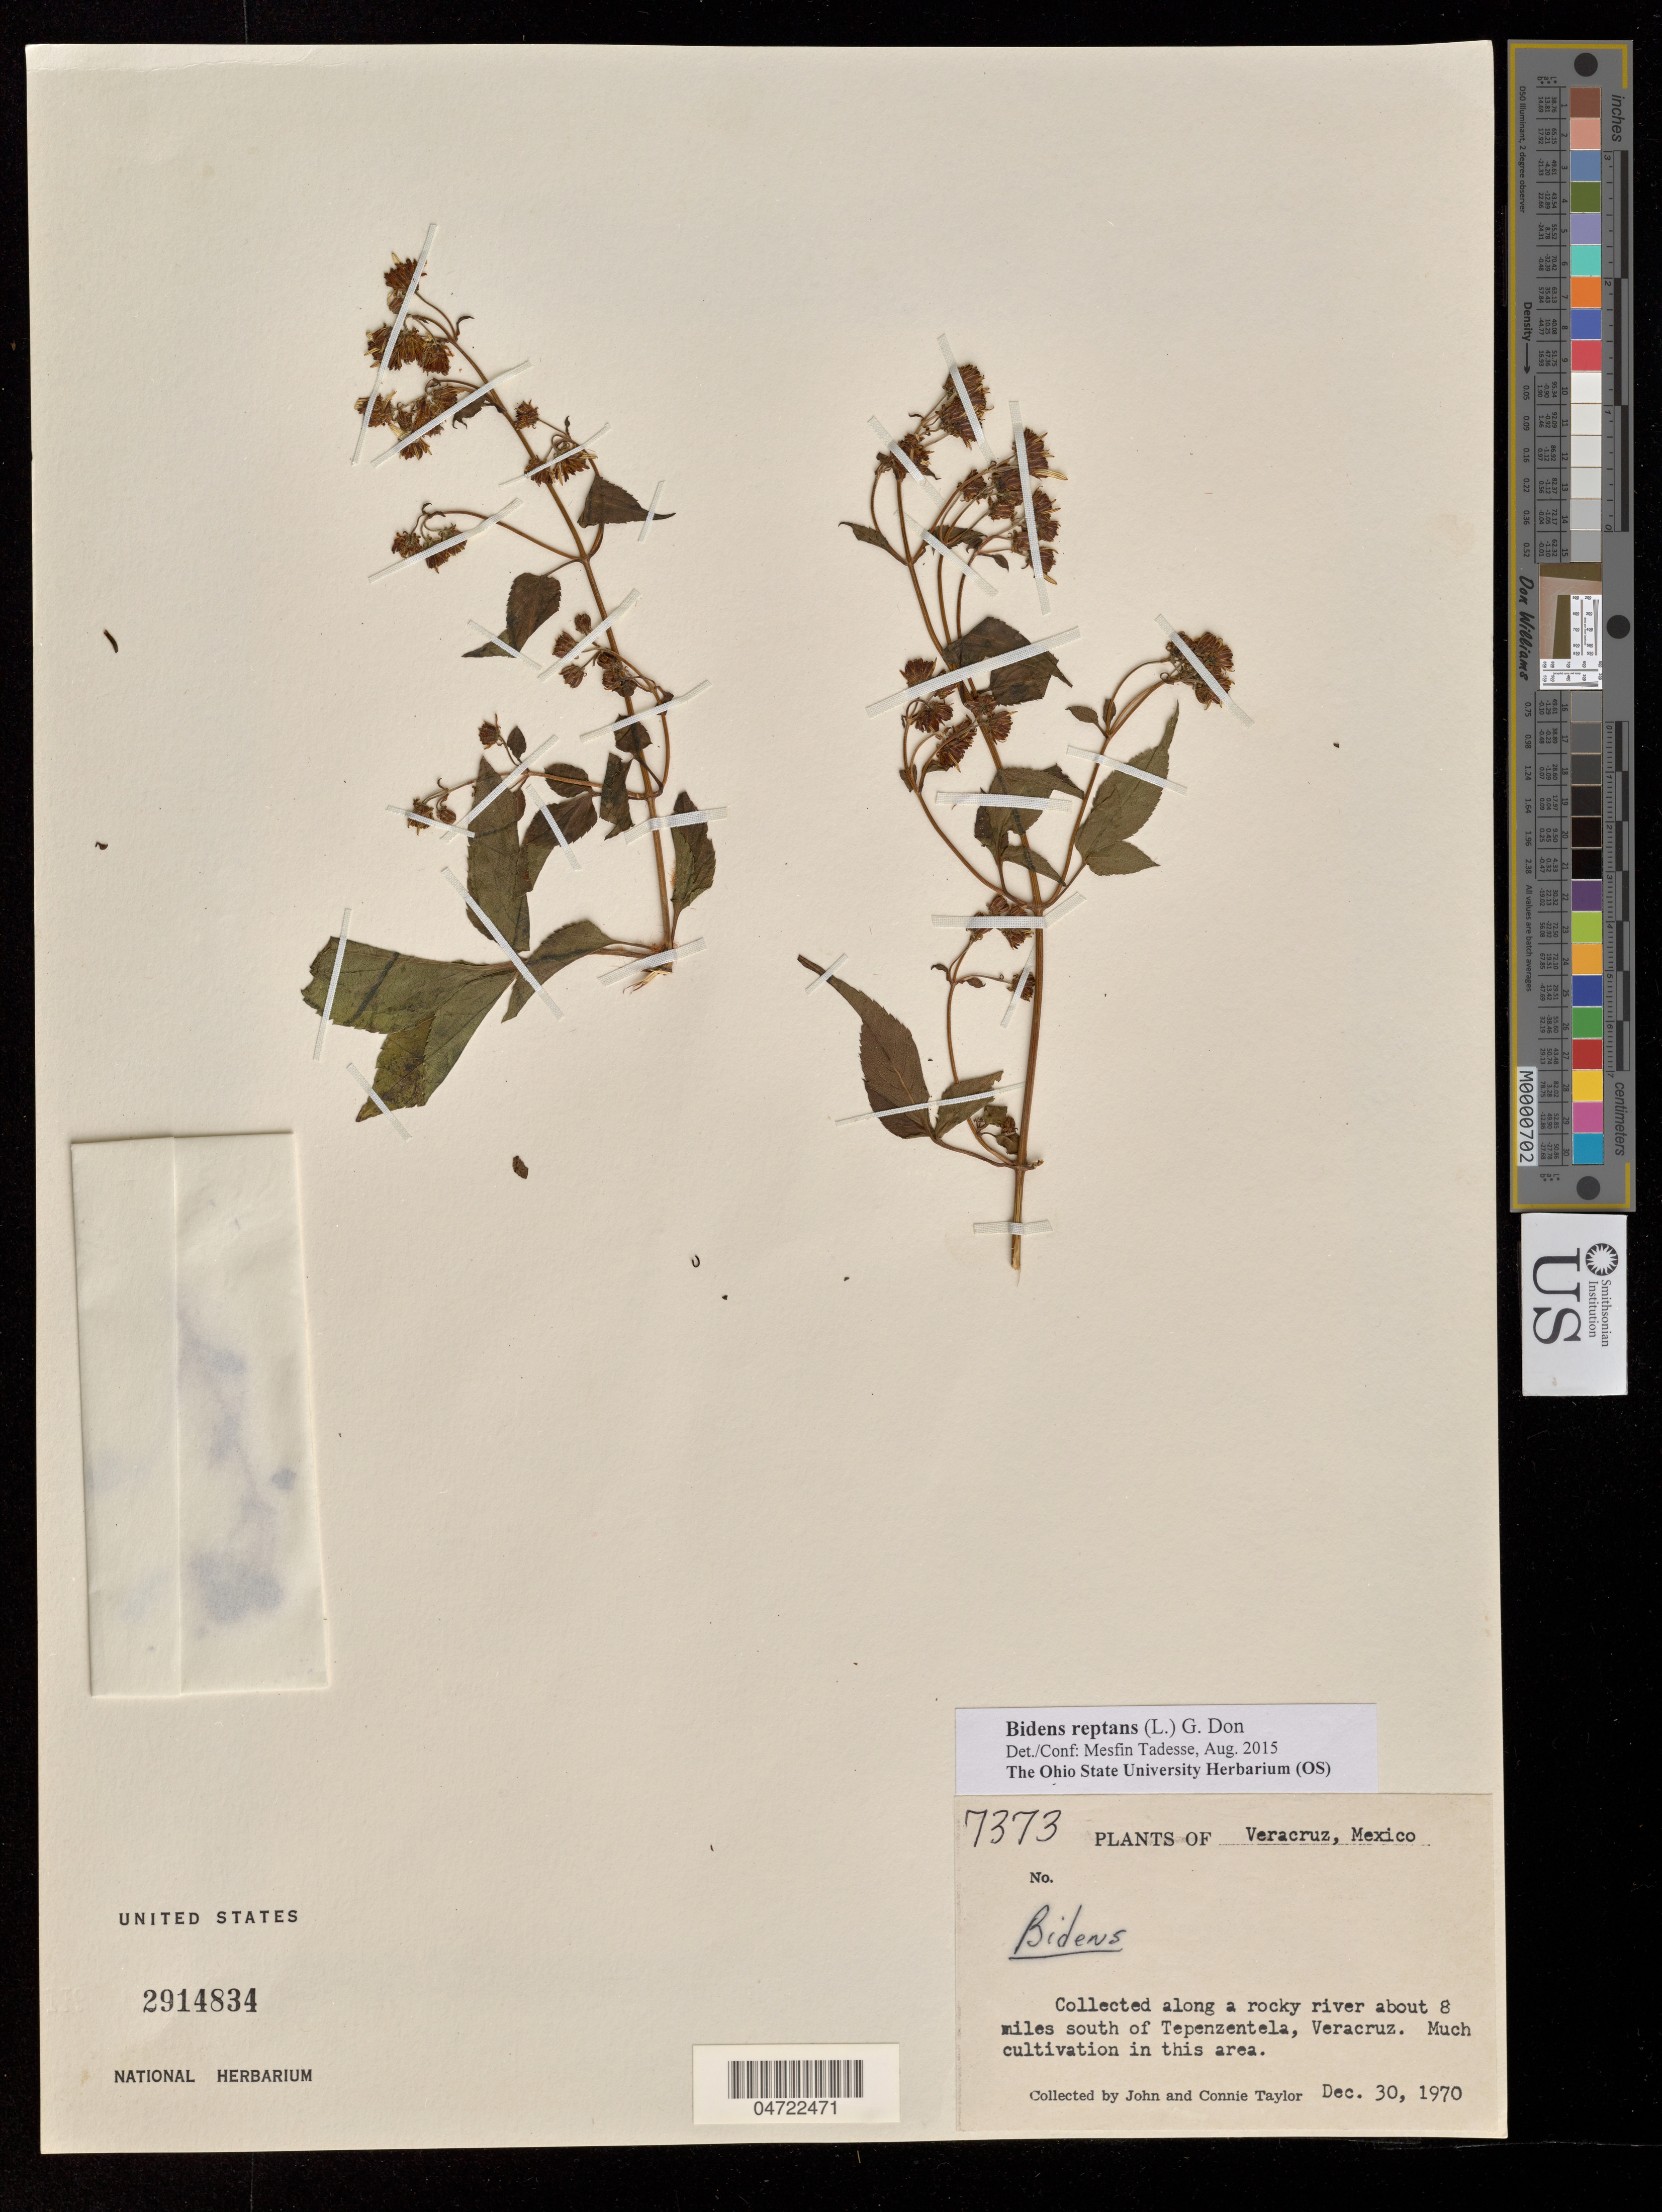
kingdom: Plantae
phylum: Tracheophyta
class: Magnoliopsida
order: Asterales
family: Asteraceae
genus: Bidens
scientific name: Bidens reptans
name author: (L.) G. Don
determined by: Tadesse, M.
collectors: J. Taylor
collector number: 7373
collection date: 1970-12-30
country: Mexico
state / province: Veracruz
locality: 8 mi. S. Tepenzentela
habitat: Along rocky river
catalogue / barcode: US 2914834